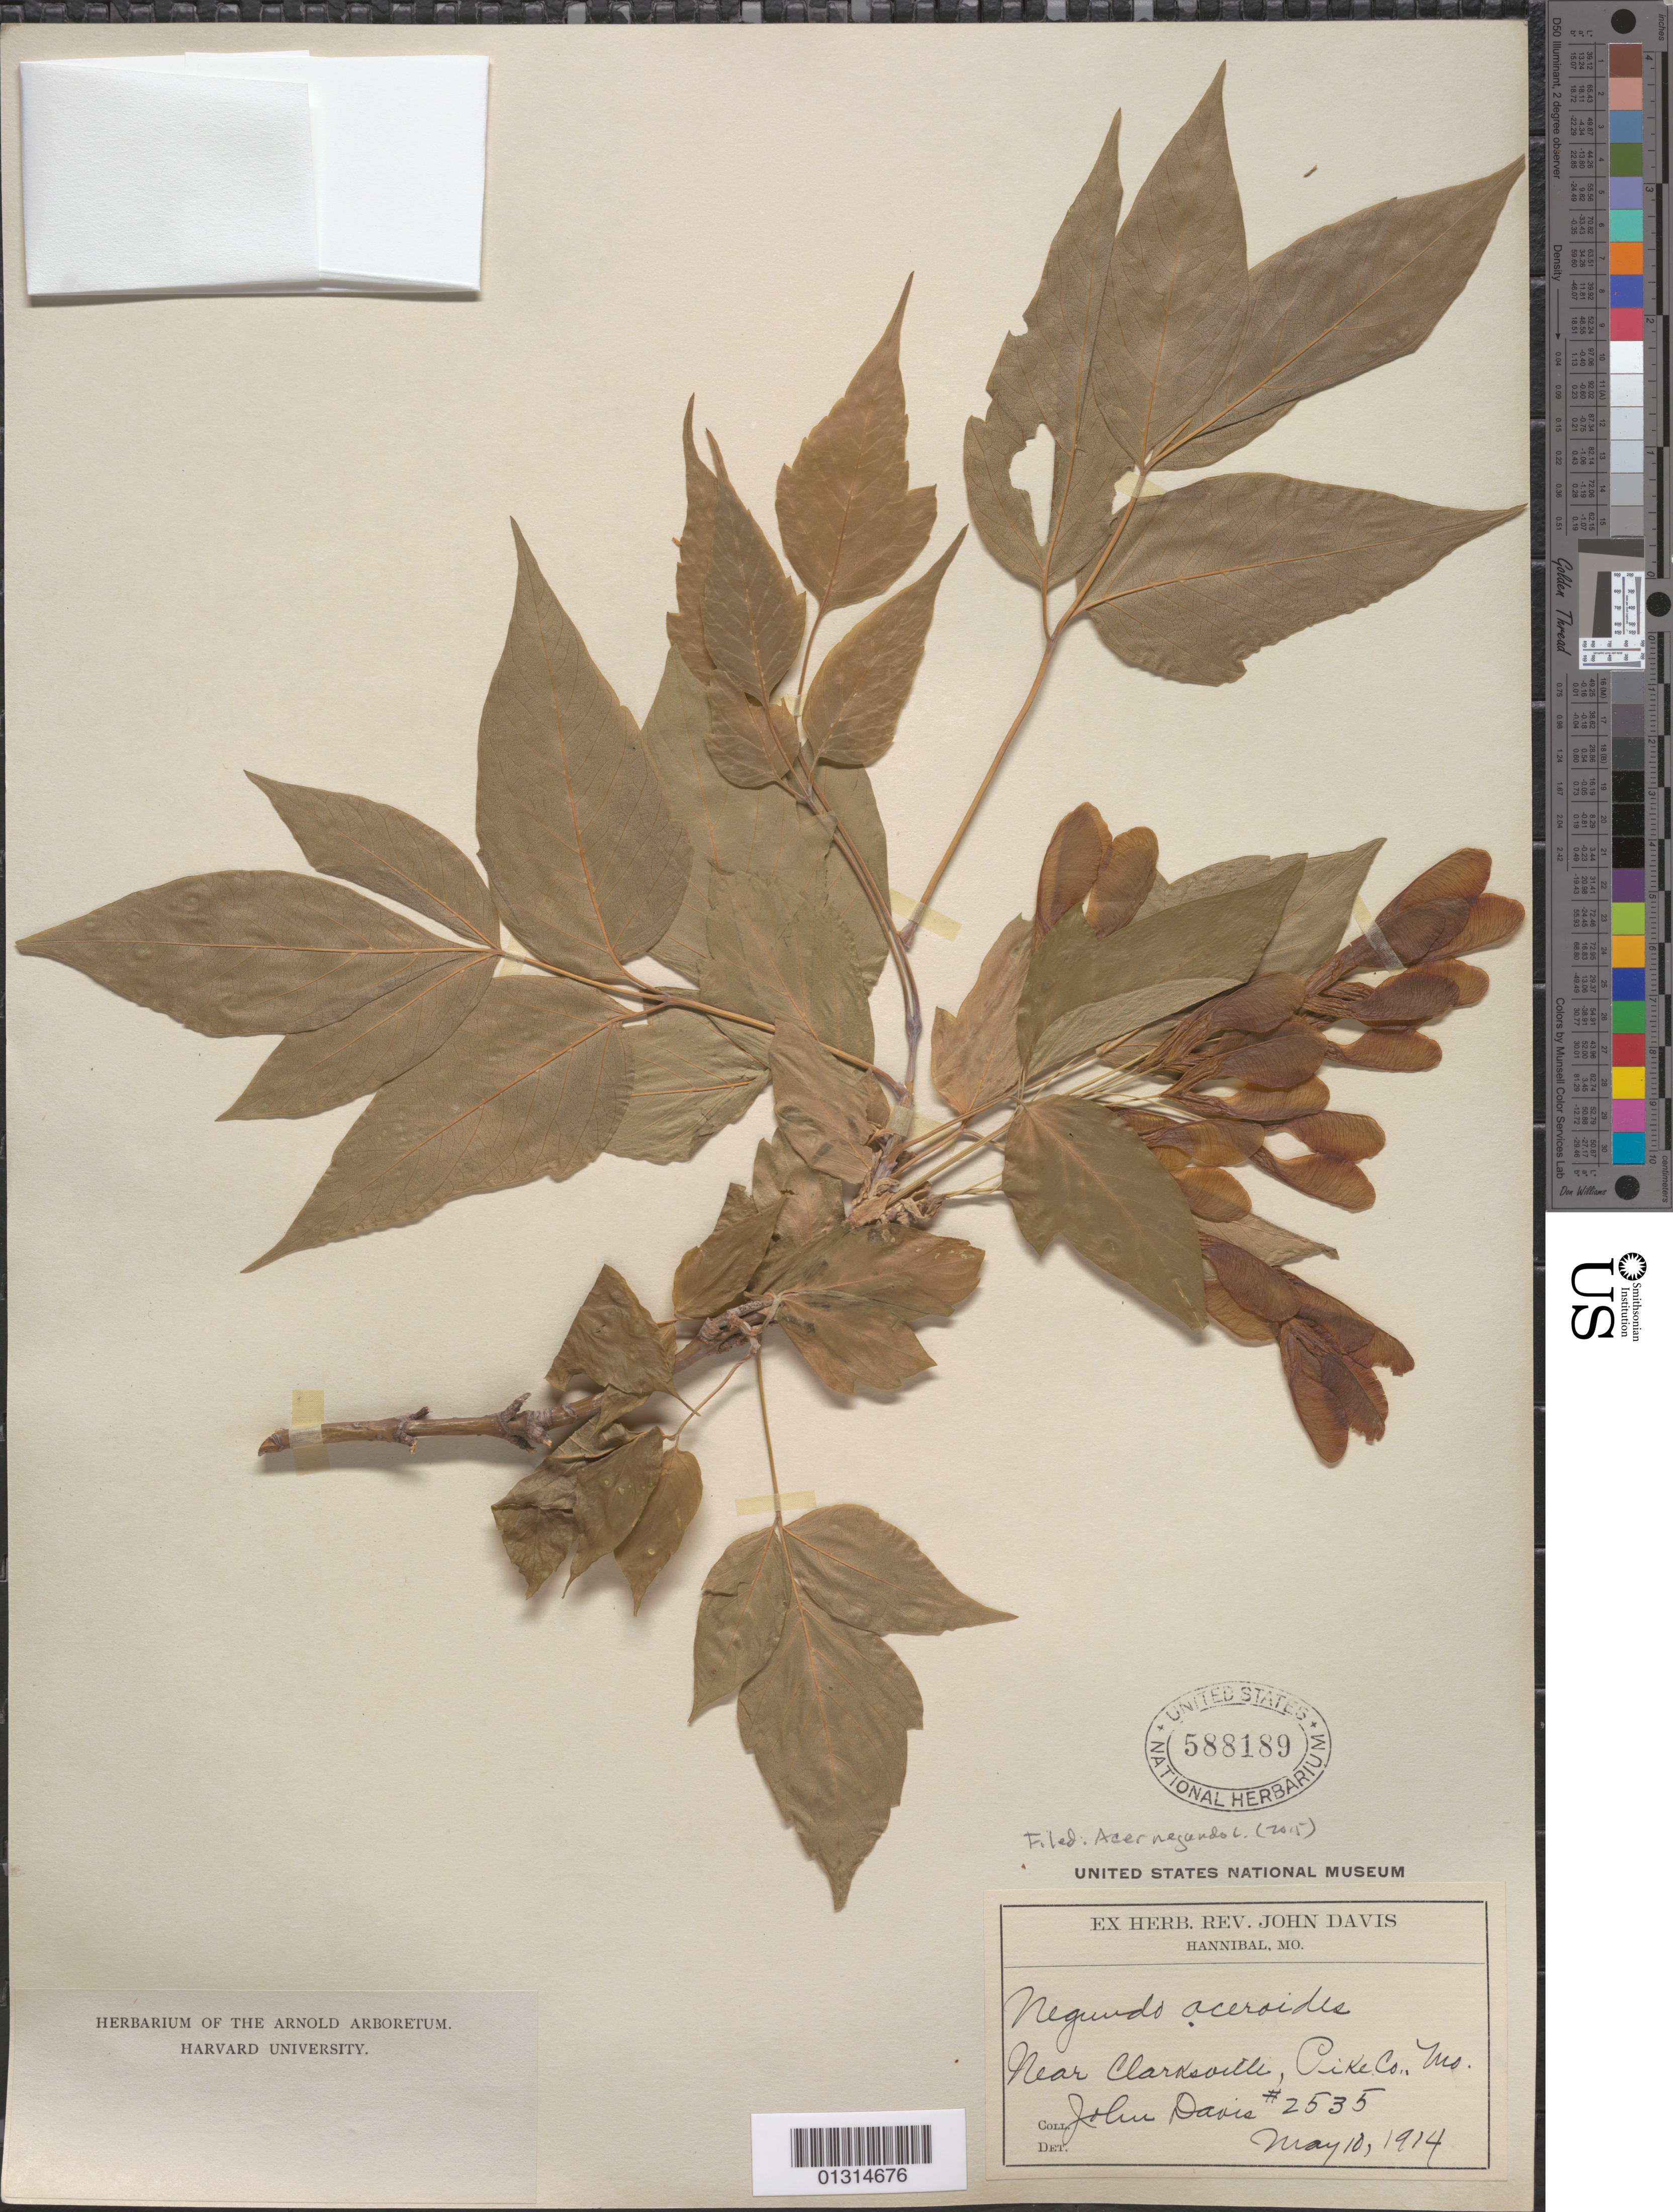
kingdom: Plantae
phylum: Tracheophyta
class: Magnoliopsida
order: Sapindales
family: Sapindaceae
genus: Acer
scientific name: Acer negundo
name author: L.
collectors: J. Davis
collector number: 2535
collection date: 1914-05-10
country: United States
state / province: Missouri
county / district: Pike County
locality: Pike County, near Clarksville.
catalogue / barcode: US 588189